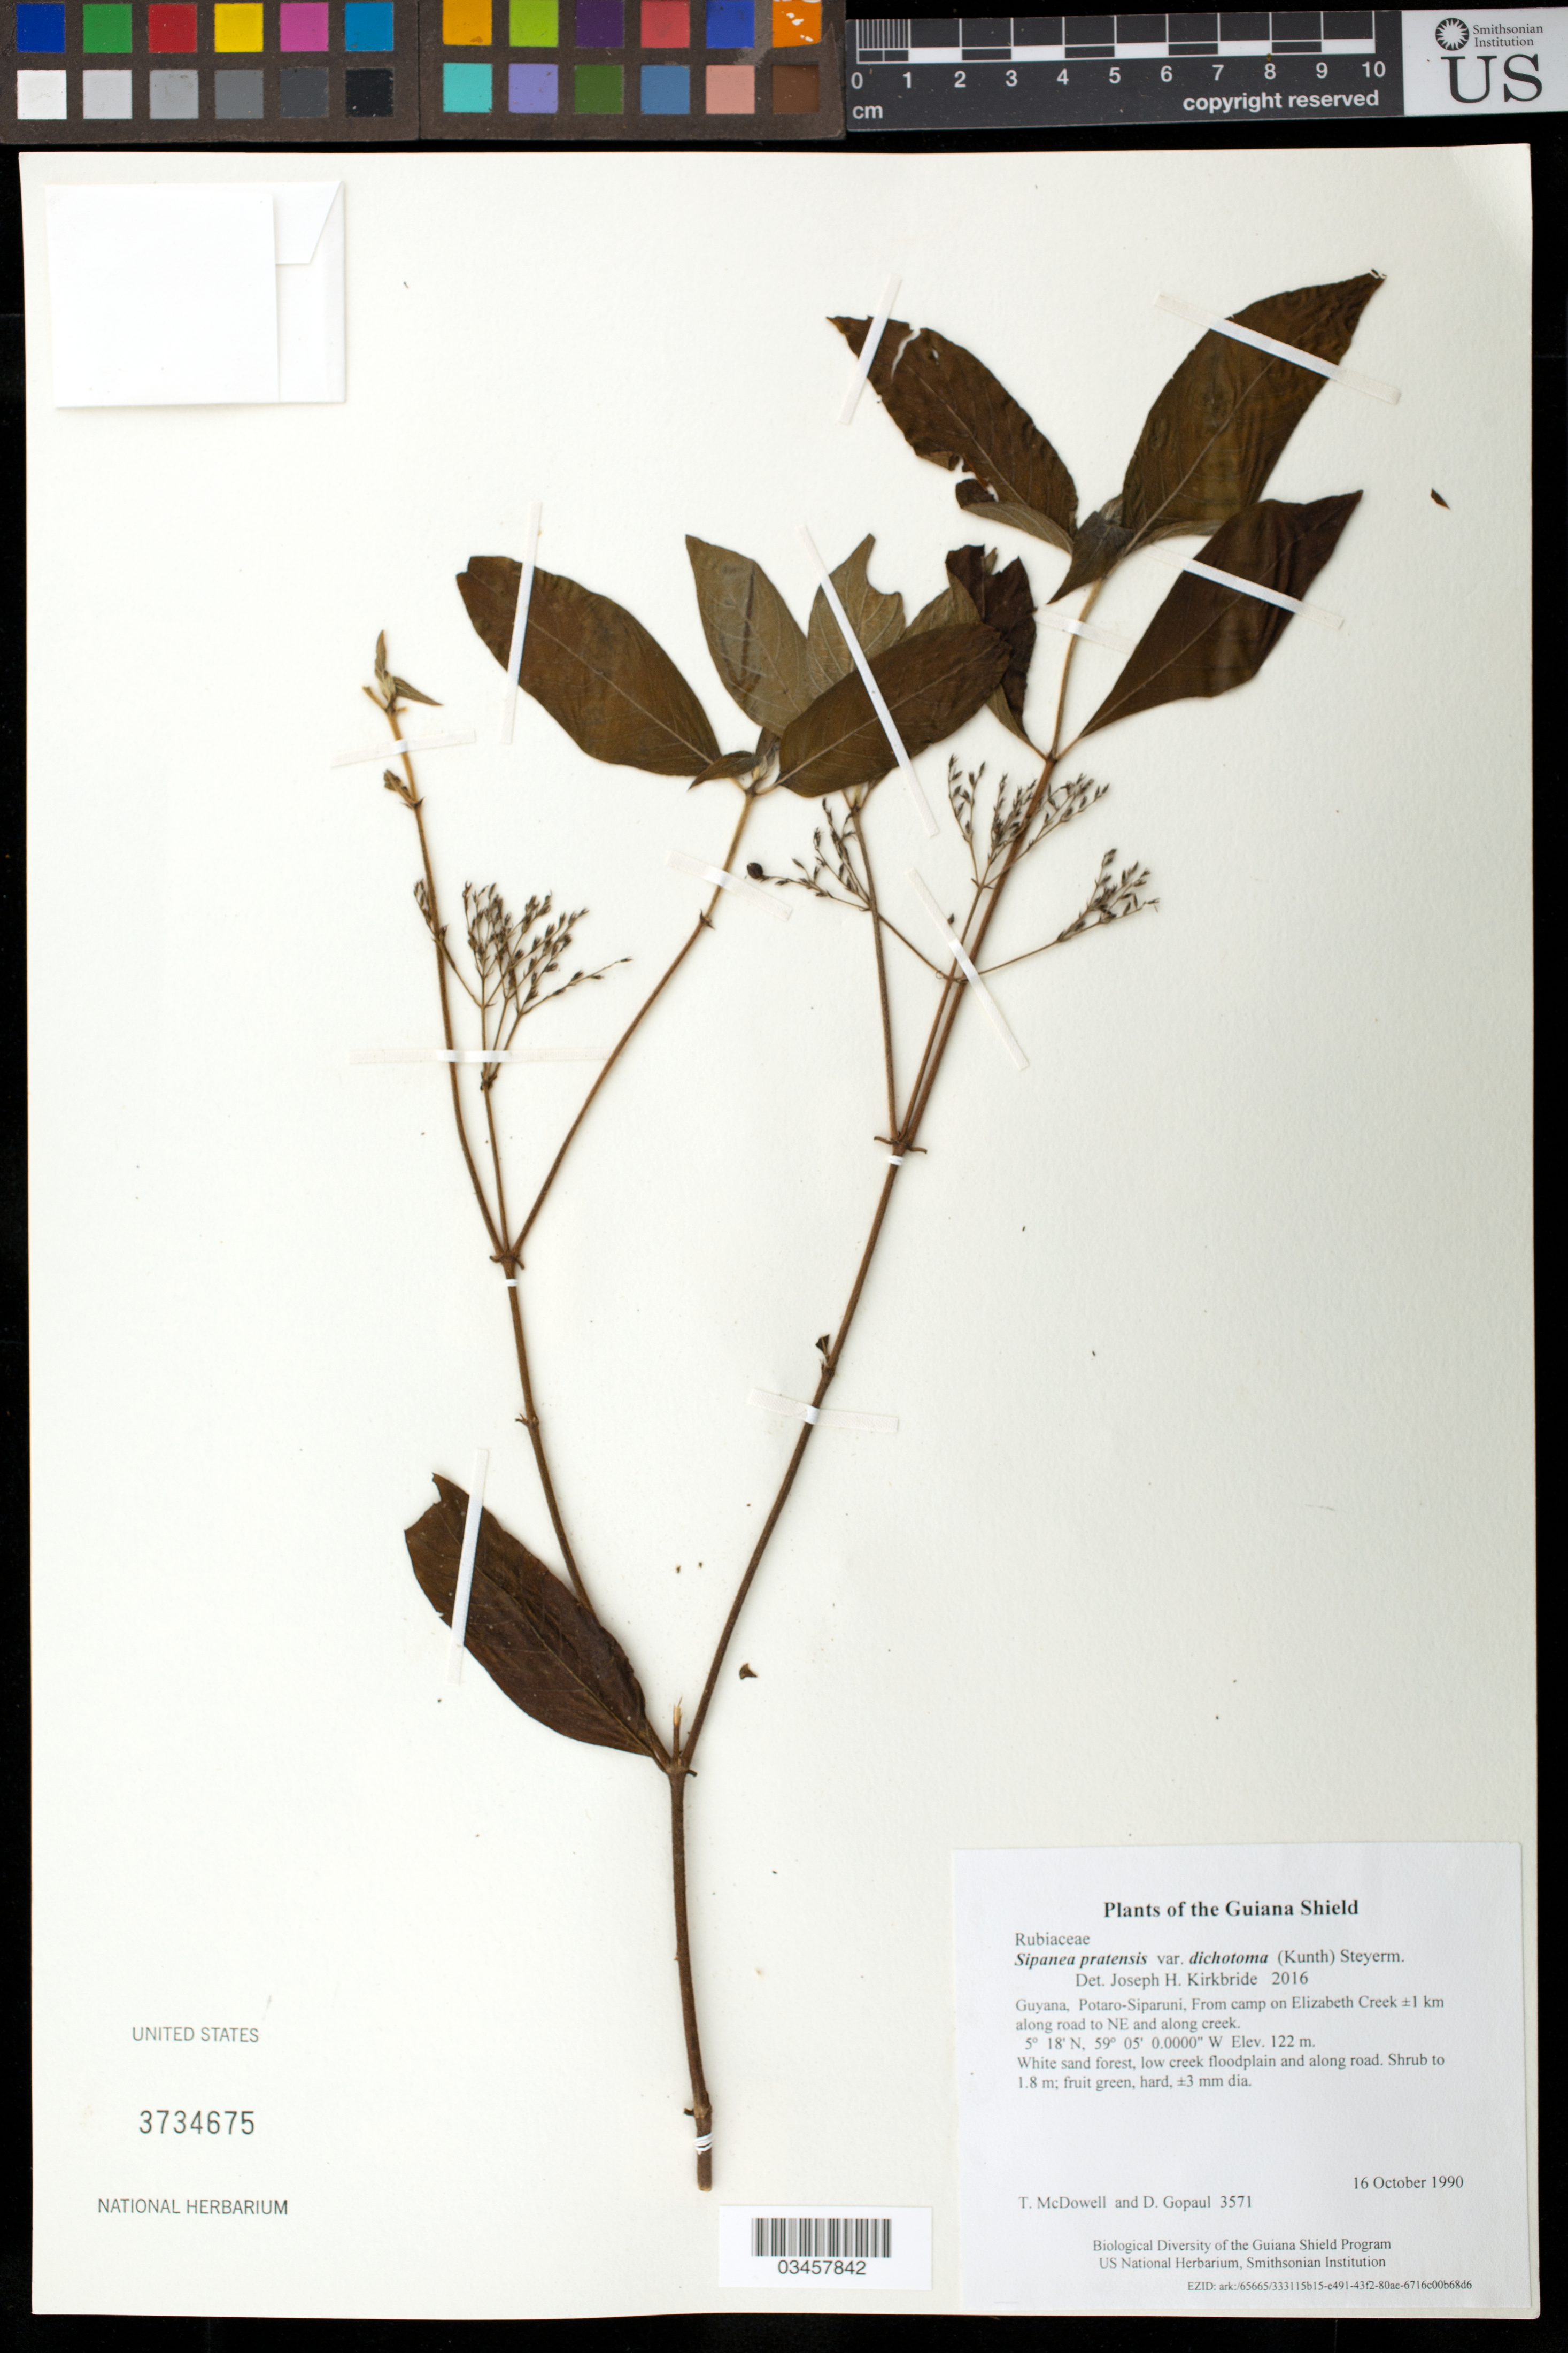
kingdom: Plantae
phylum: Tracheophyta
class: Magnoliopsida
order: Gentianales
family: Rubiaceae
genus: Sipanea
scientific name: Sipanea pratensis var. dichotoma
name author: (Kunth) Steyerm.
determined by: Kirkbride, J. H.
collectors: T. McDowell & D. Gopaul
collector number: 3571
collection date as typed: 16 October 1990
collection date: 1990-10-16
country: Guyana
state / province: Potaro-Siparuni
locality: From camp on Elizabeth Creek ±1 km along road to NE and along creek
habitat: White sand forest, low creek floodplain and along road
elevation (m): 122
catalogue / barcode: US 3734675